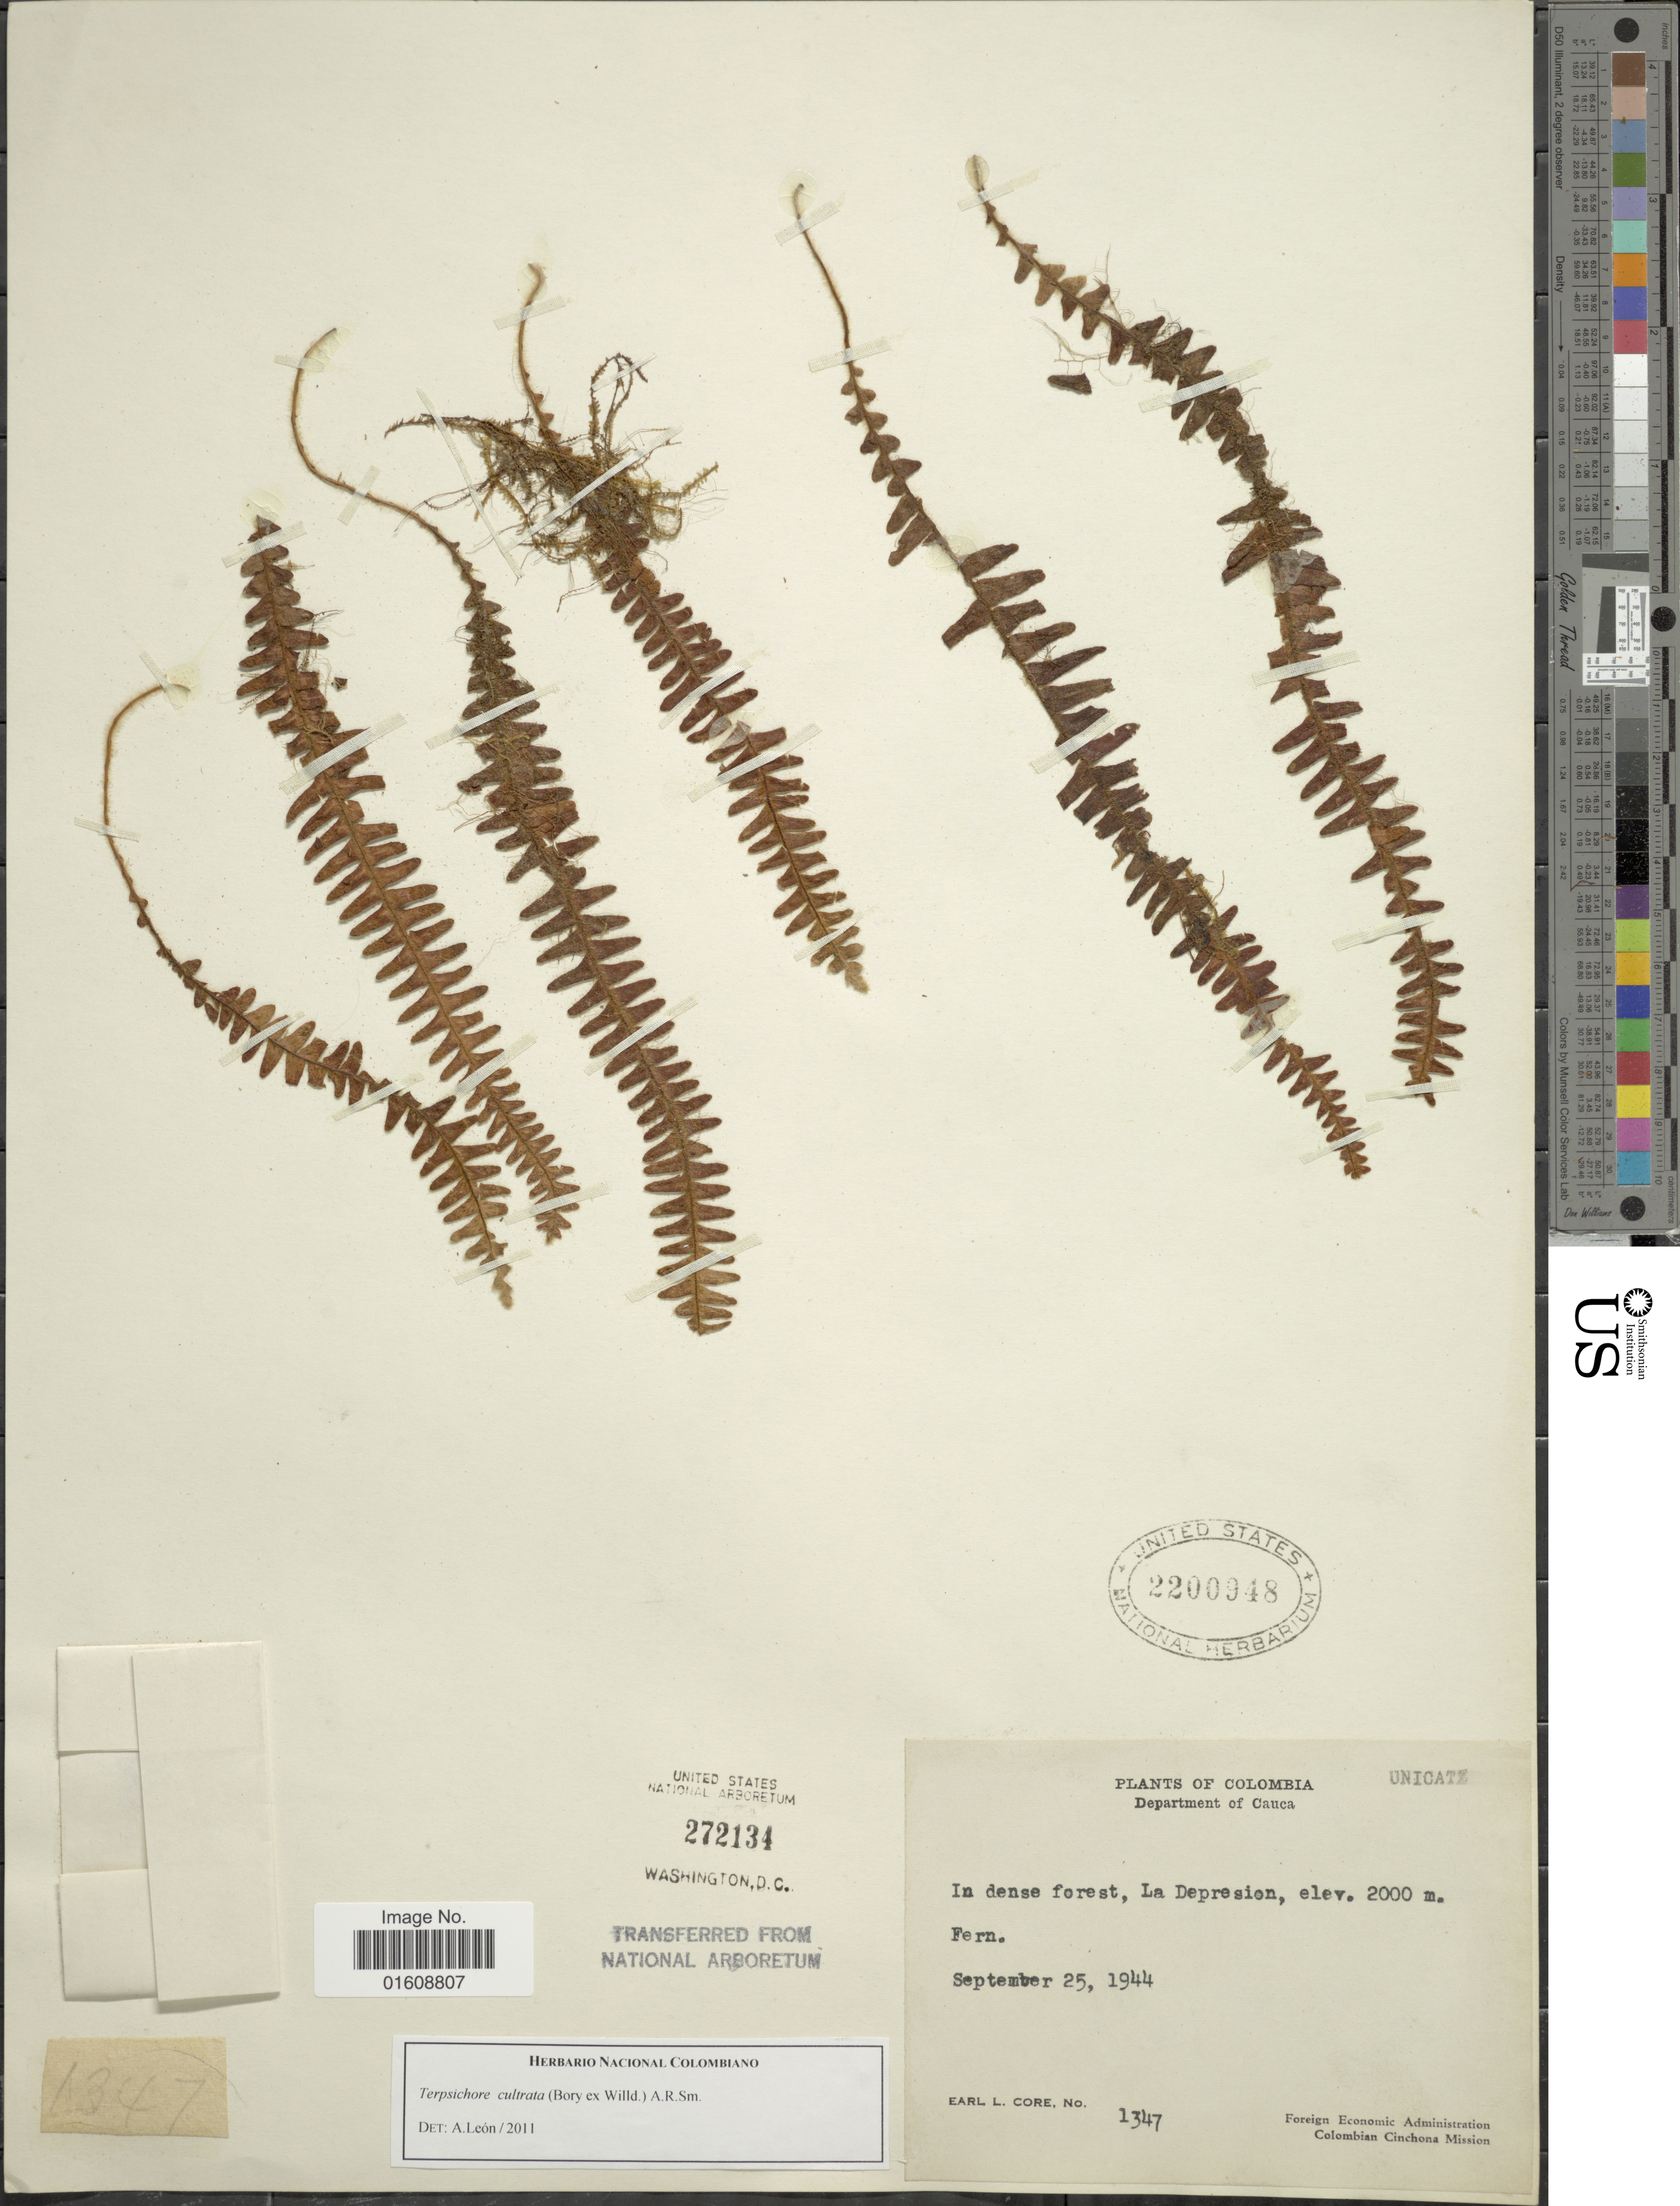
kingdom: Plantae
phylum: Tracheophyta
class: Polypodiopsida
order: Polypodiales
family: Polypodiaceae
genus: Alansmia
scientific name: Alansmia cultrata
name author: (Bory ex Willd.) Moguel & M. Kessler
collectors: E. L. Core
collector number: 1347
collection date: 1944-09-25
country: Colombia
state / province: Cauca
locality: La Depresion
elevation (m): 2000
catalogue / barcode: US 2200948